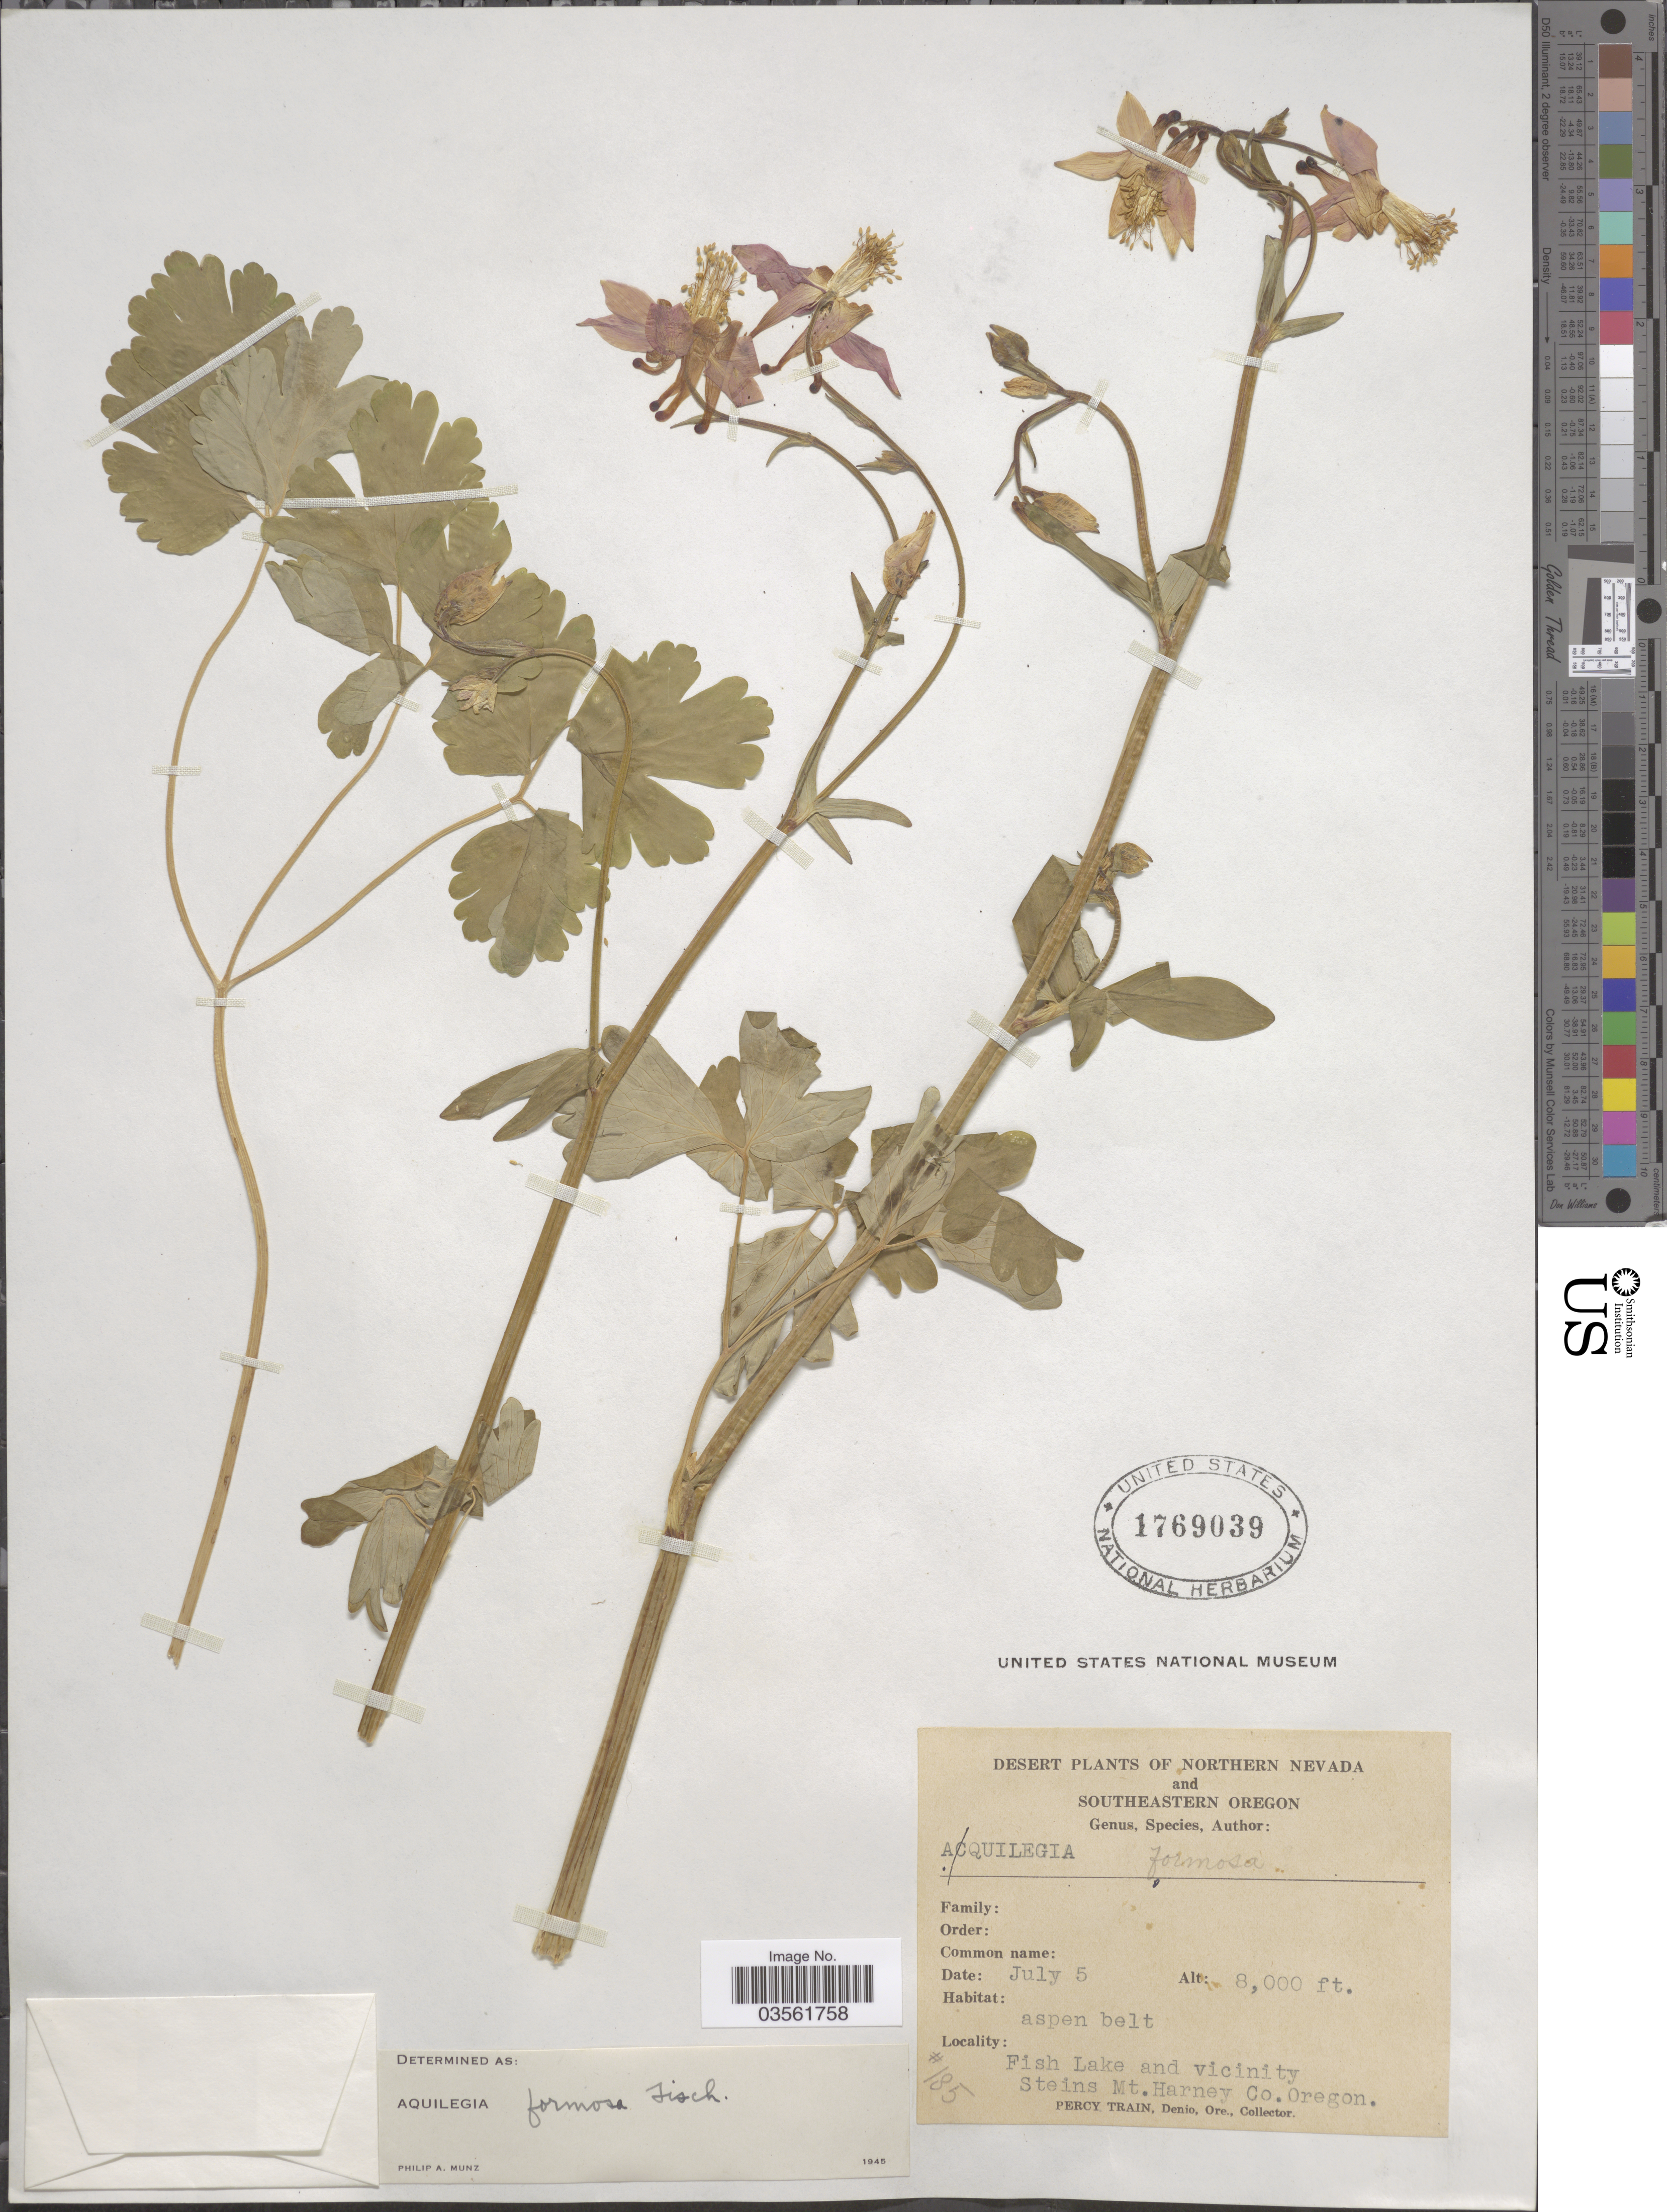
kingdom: Plantae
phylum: Tracheophyta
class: Magnoliopsida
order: Ranunculales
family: Ranunculaceae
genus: Aquilegia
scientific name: Aquilegia formosa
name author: Fisch. ex DC.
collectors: P. Train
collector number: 185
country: United States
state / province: Oregon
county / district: Harney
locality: Southeastern Oregon. Fish Lake and vicinity Steins Mt. Harney Co.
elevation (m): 2438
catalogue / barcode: US 1769039